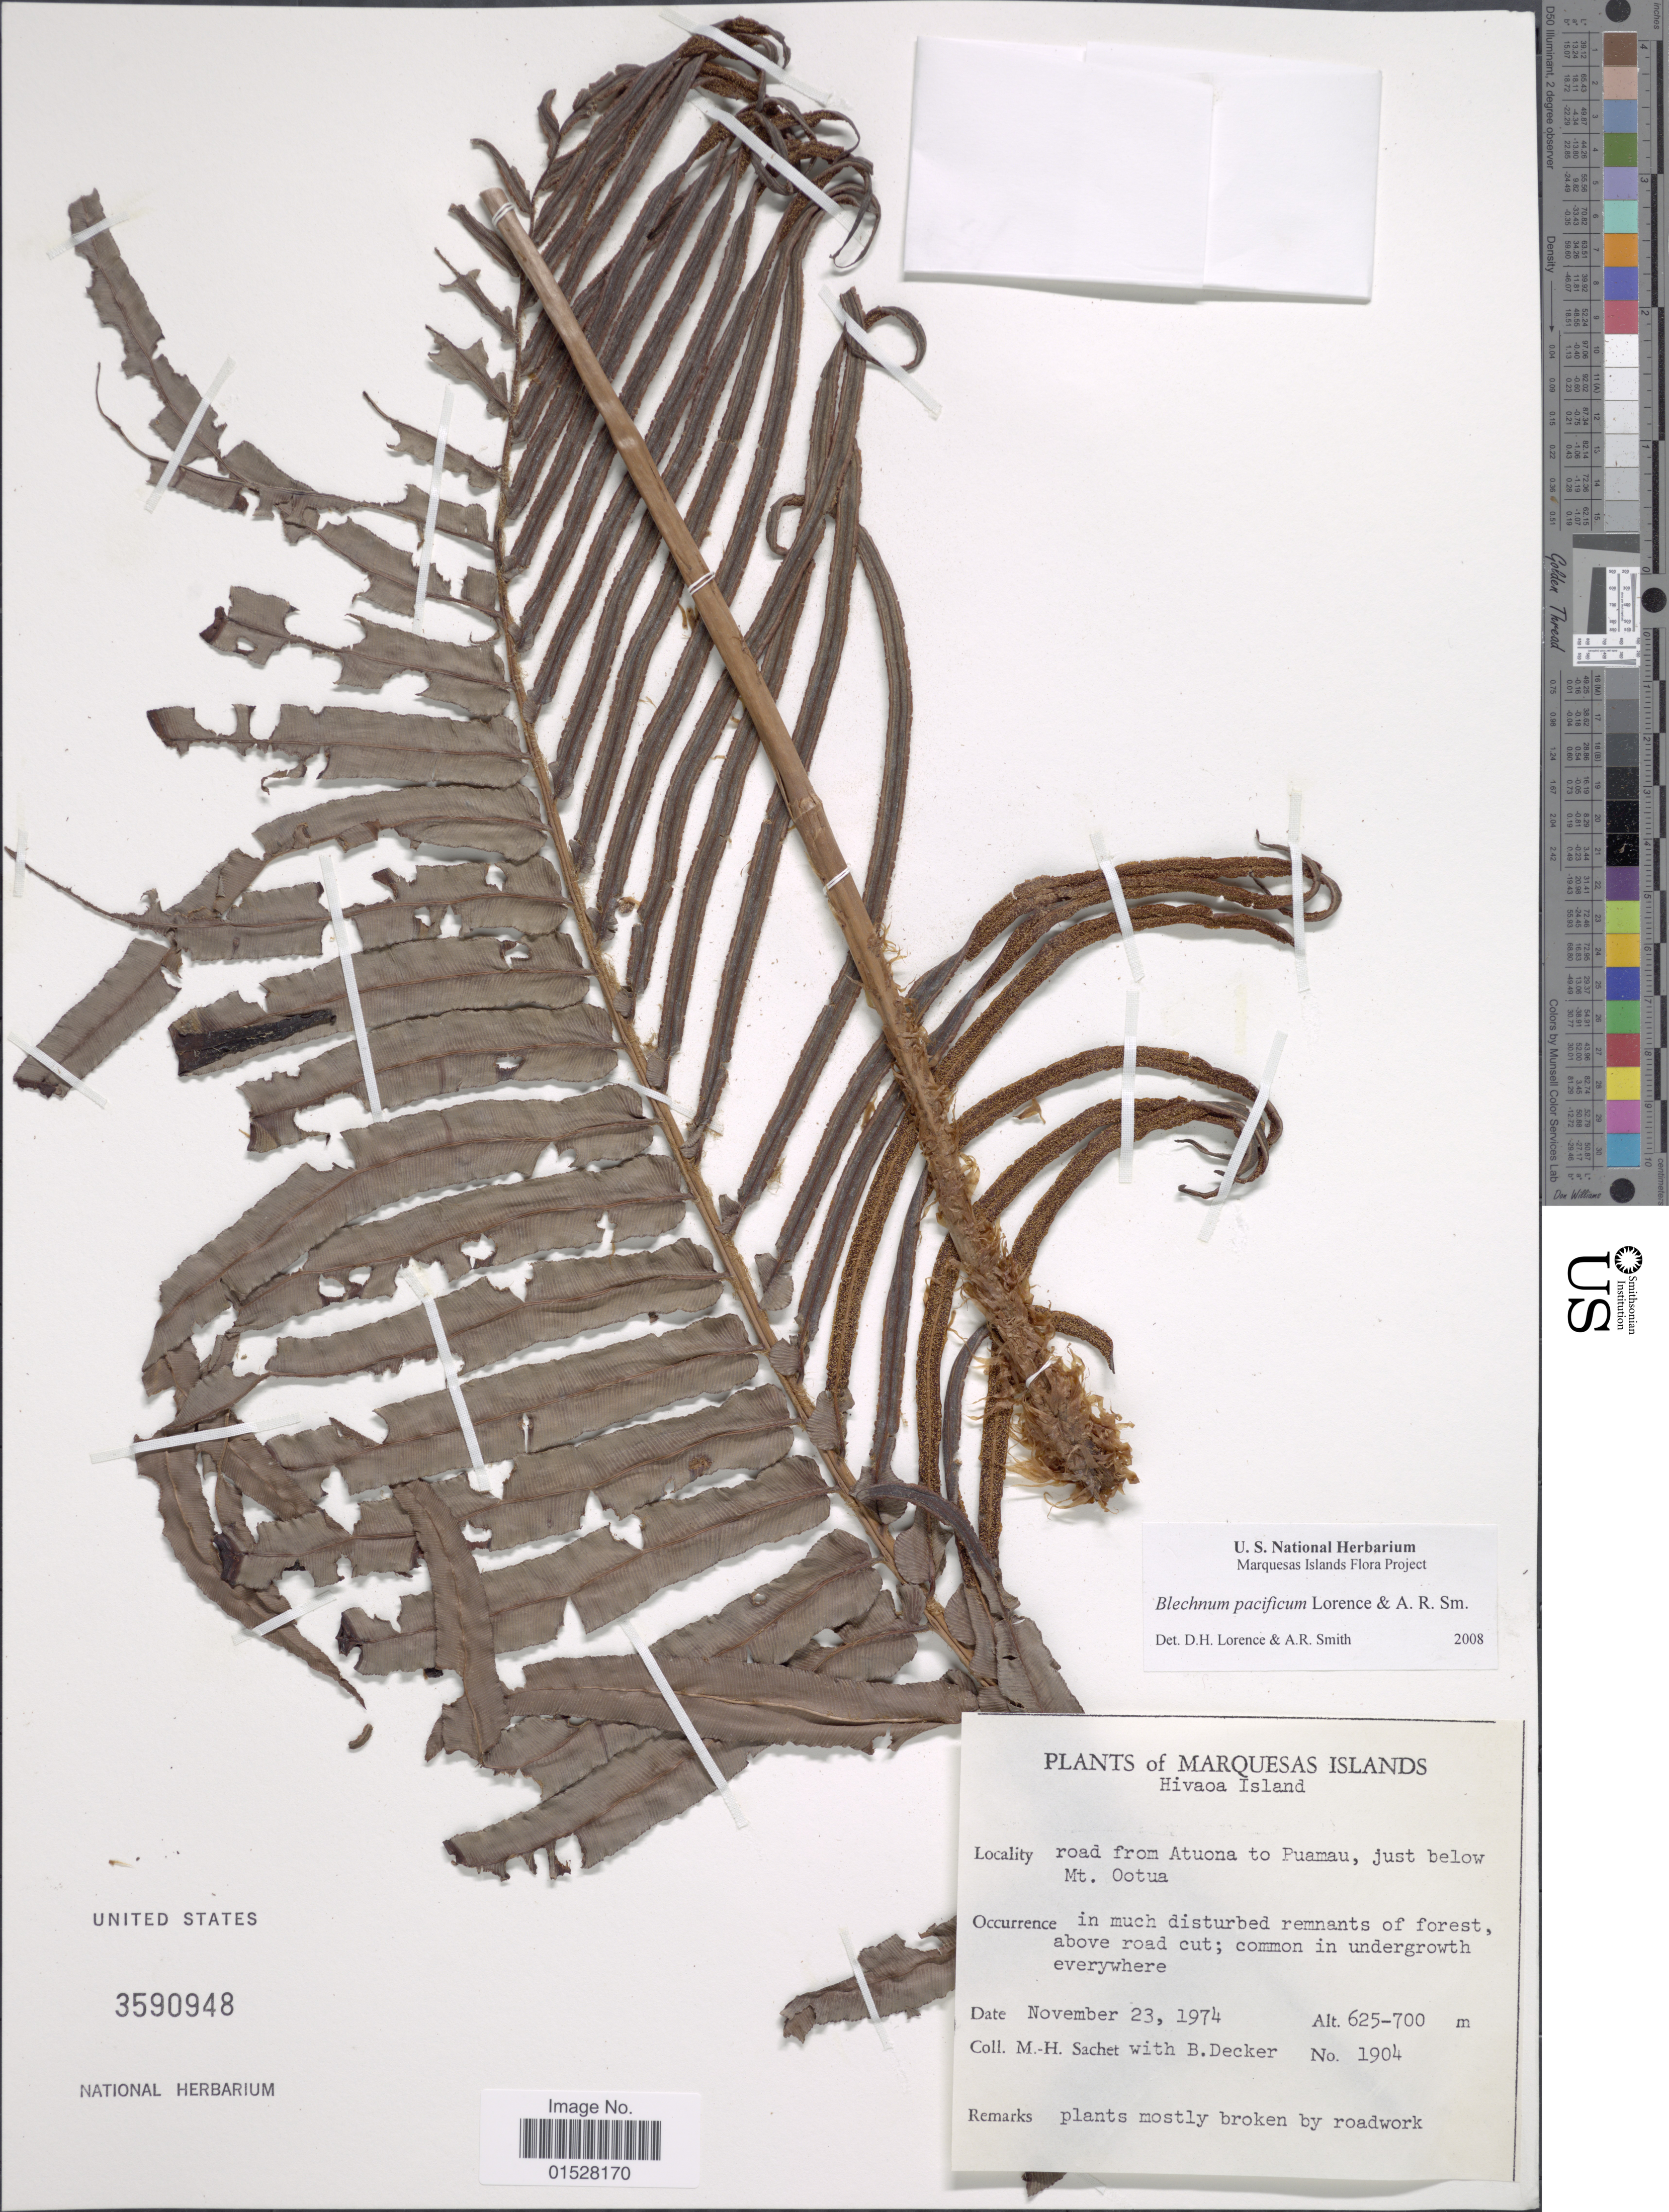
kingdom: Plantae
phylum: Tracheophyta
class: Polypodiopsida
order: Polypodiales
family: Blechnaceae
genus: Blechnum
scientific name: Blechnum pacificum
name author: Lorence & A.R. Sm.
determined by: Lorence, David H.; Smith, A. R.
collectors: M.-H. Sachet & B. G. Decker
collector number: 1904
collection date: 1974-11-23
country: French Polynesia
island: Hiva Oa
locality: Road from Atuona to Puamau, just below Mt. Ootua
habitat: In much disturbed remnants of forest, above road cut; common in undergrowth everywhere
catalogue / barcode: US 3590948